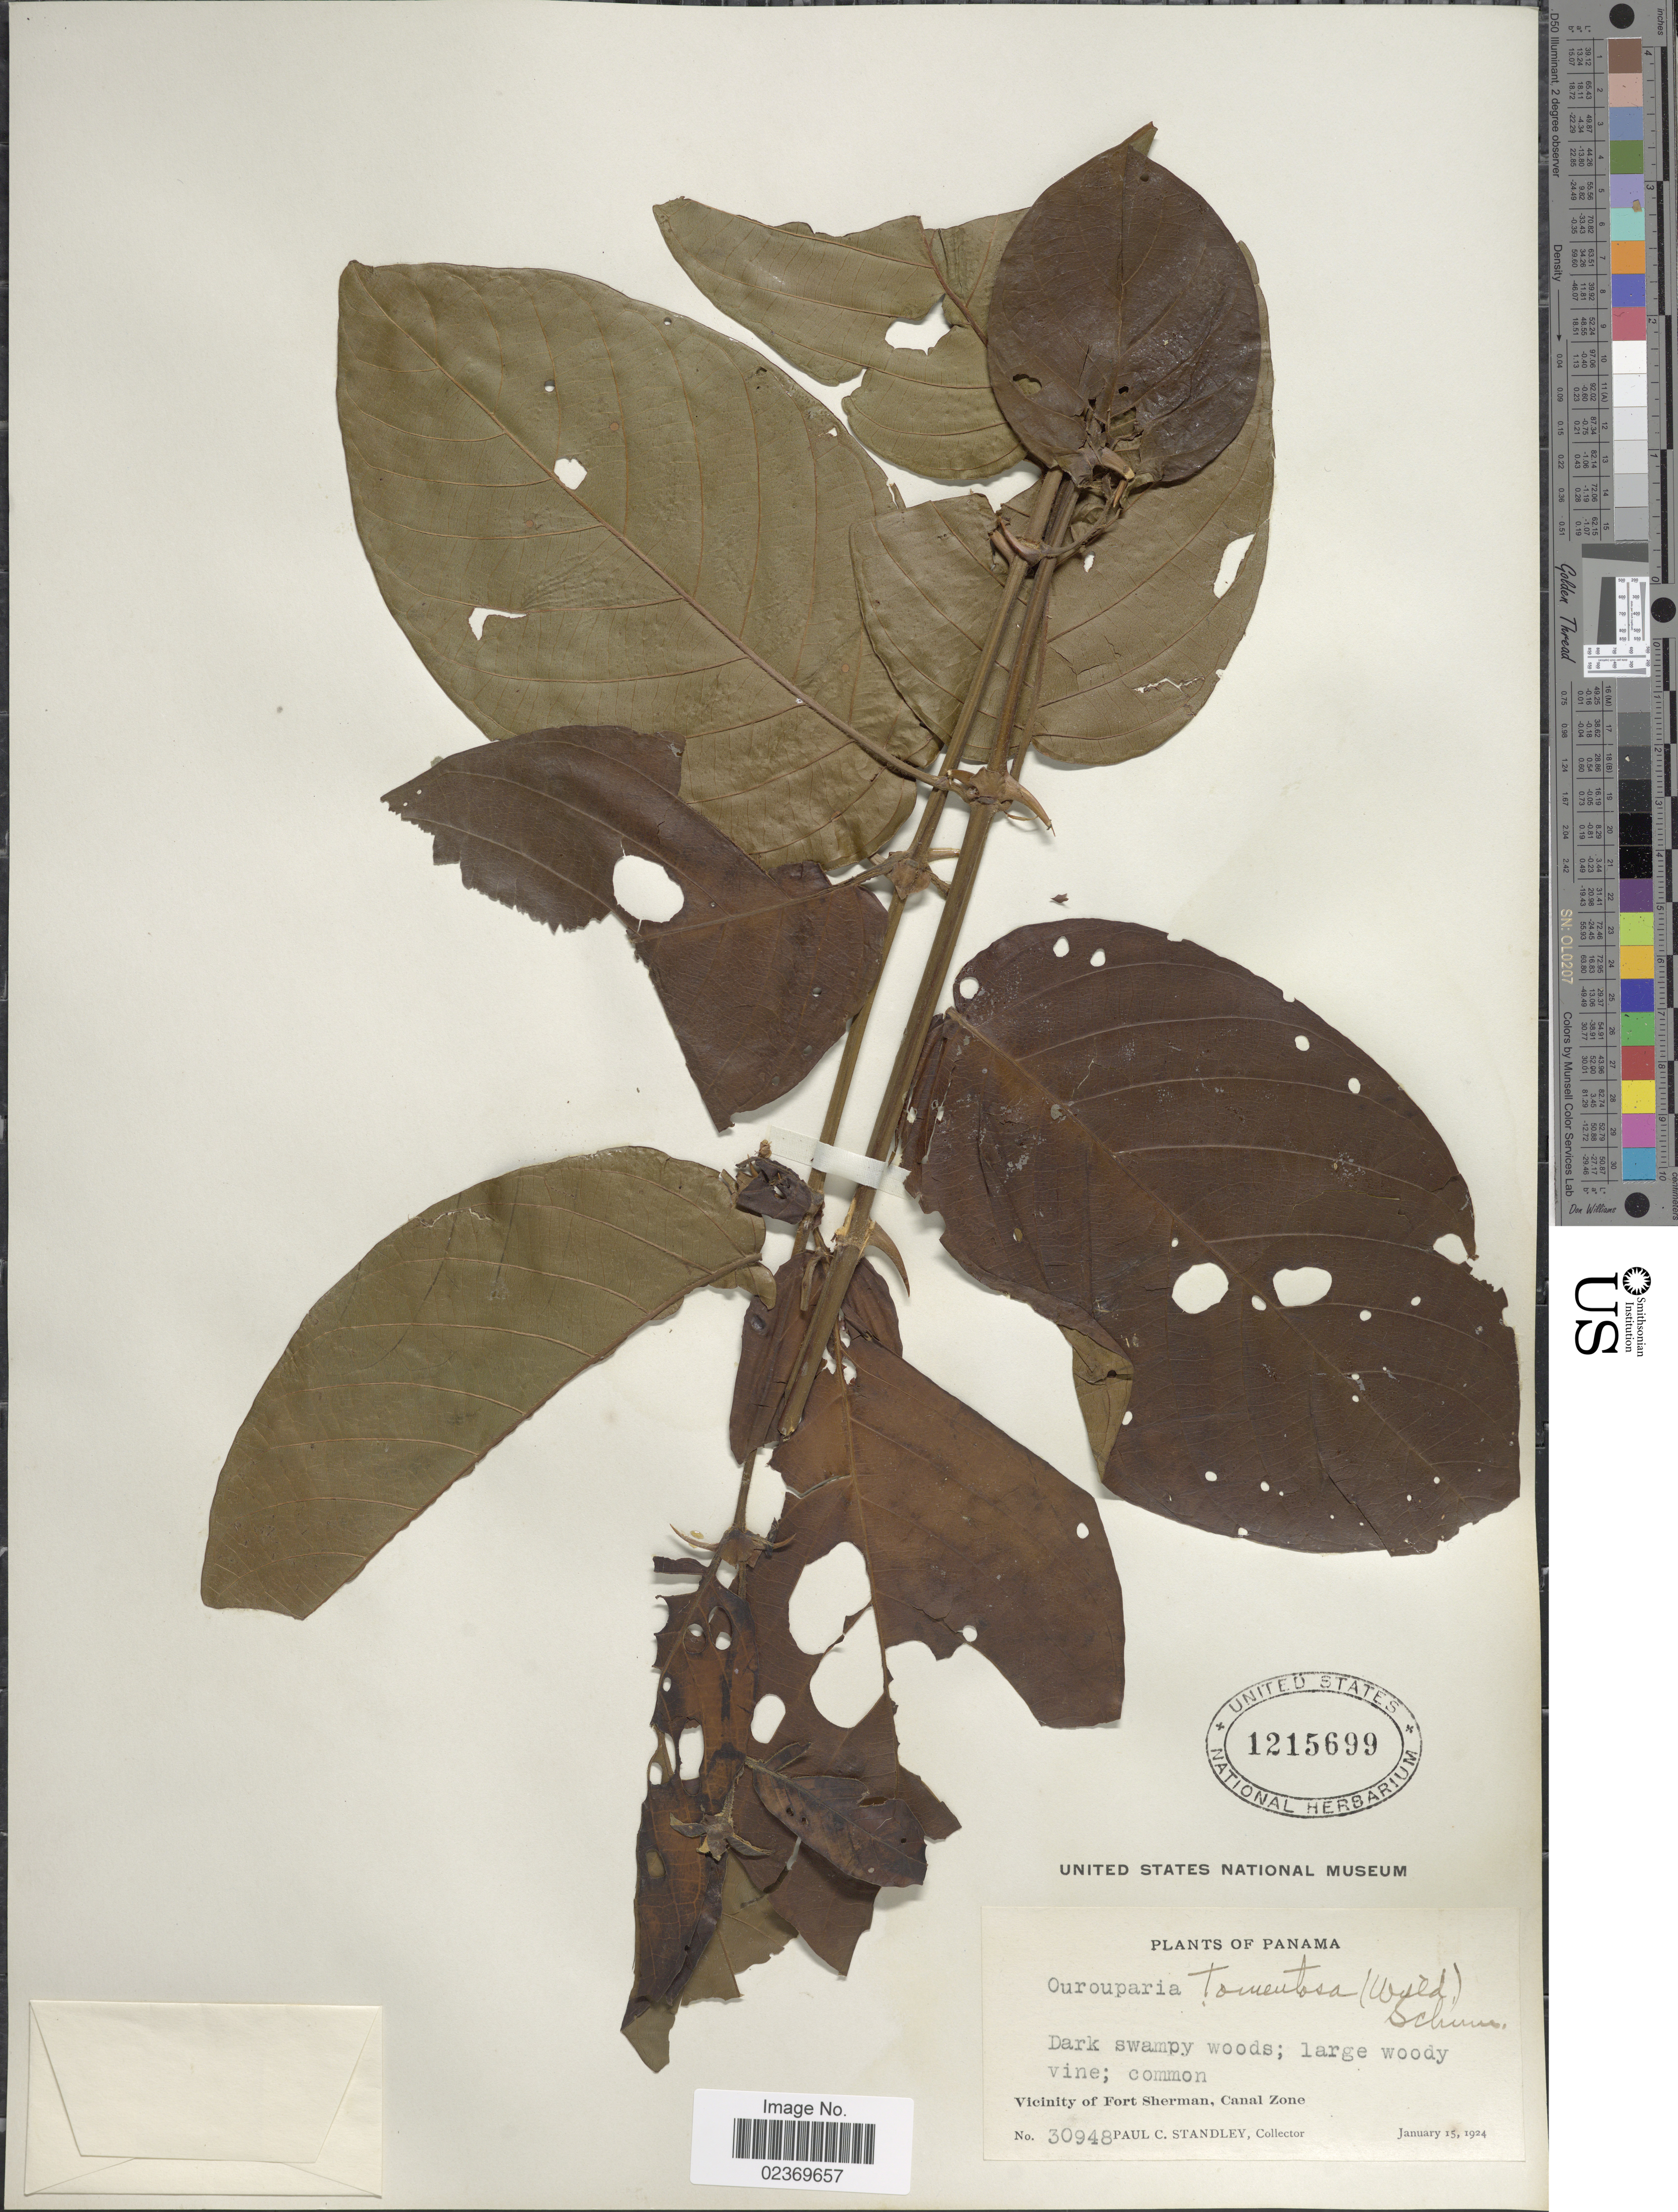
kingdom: Plantae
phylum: Tracheophyta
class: Magnoliopsida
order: Gentianales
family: Rubiaceae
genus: Uncaria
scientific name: Uncaria tomentosa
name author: (Willd. ex Roem. & Schult.) DC.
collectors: P. C. Standley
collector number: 30948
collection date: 1924-01-15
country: Panama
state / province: Colón / Panamá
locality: Vicinity of Fort Sherman, Canal Zone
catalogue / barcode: US 1215699